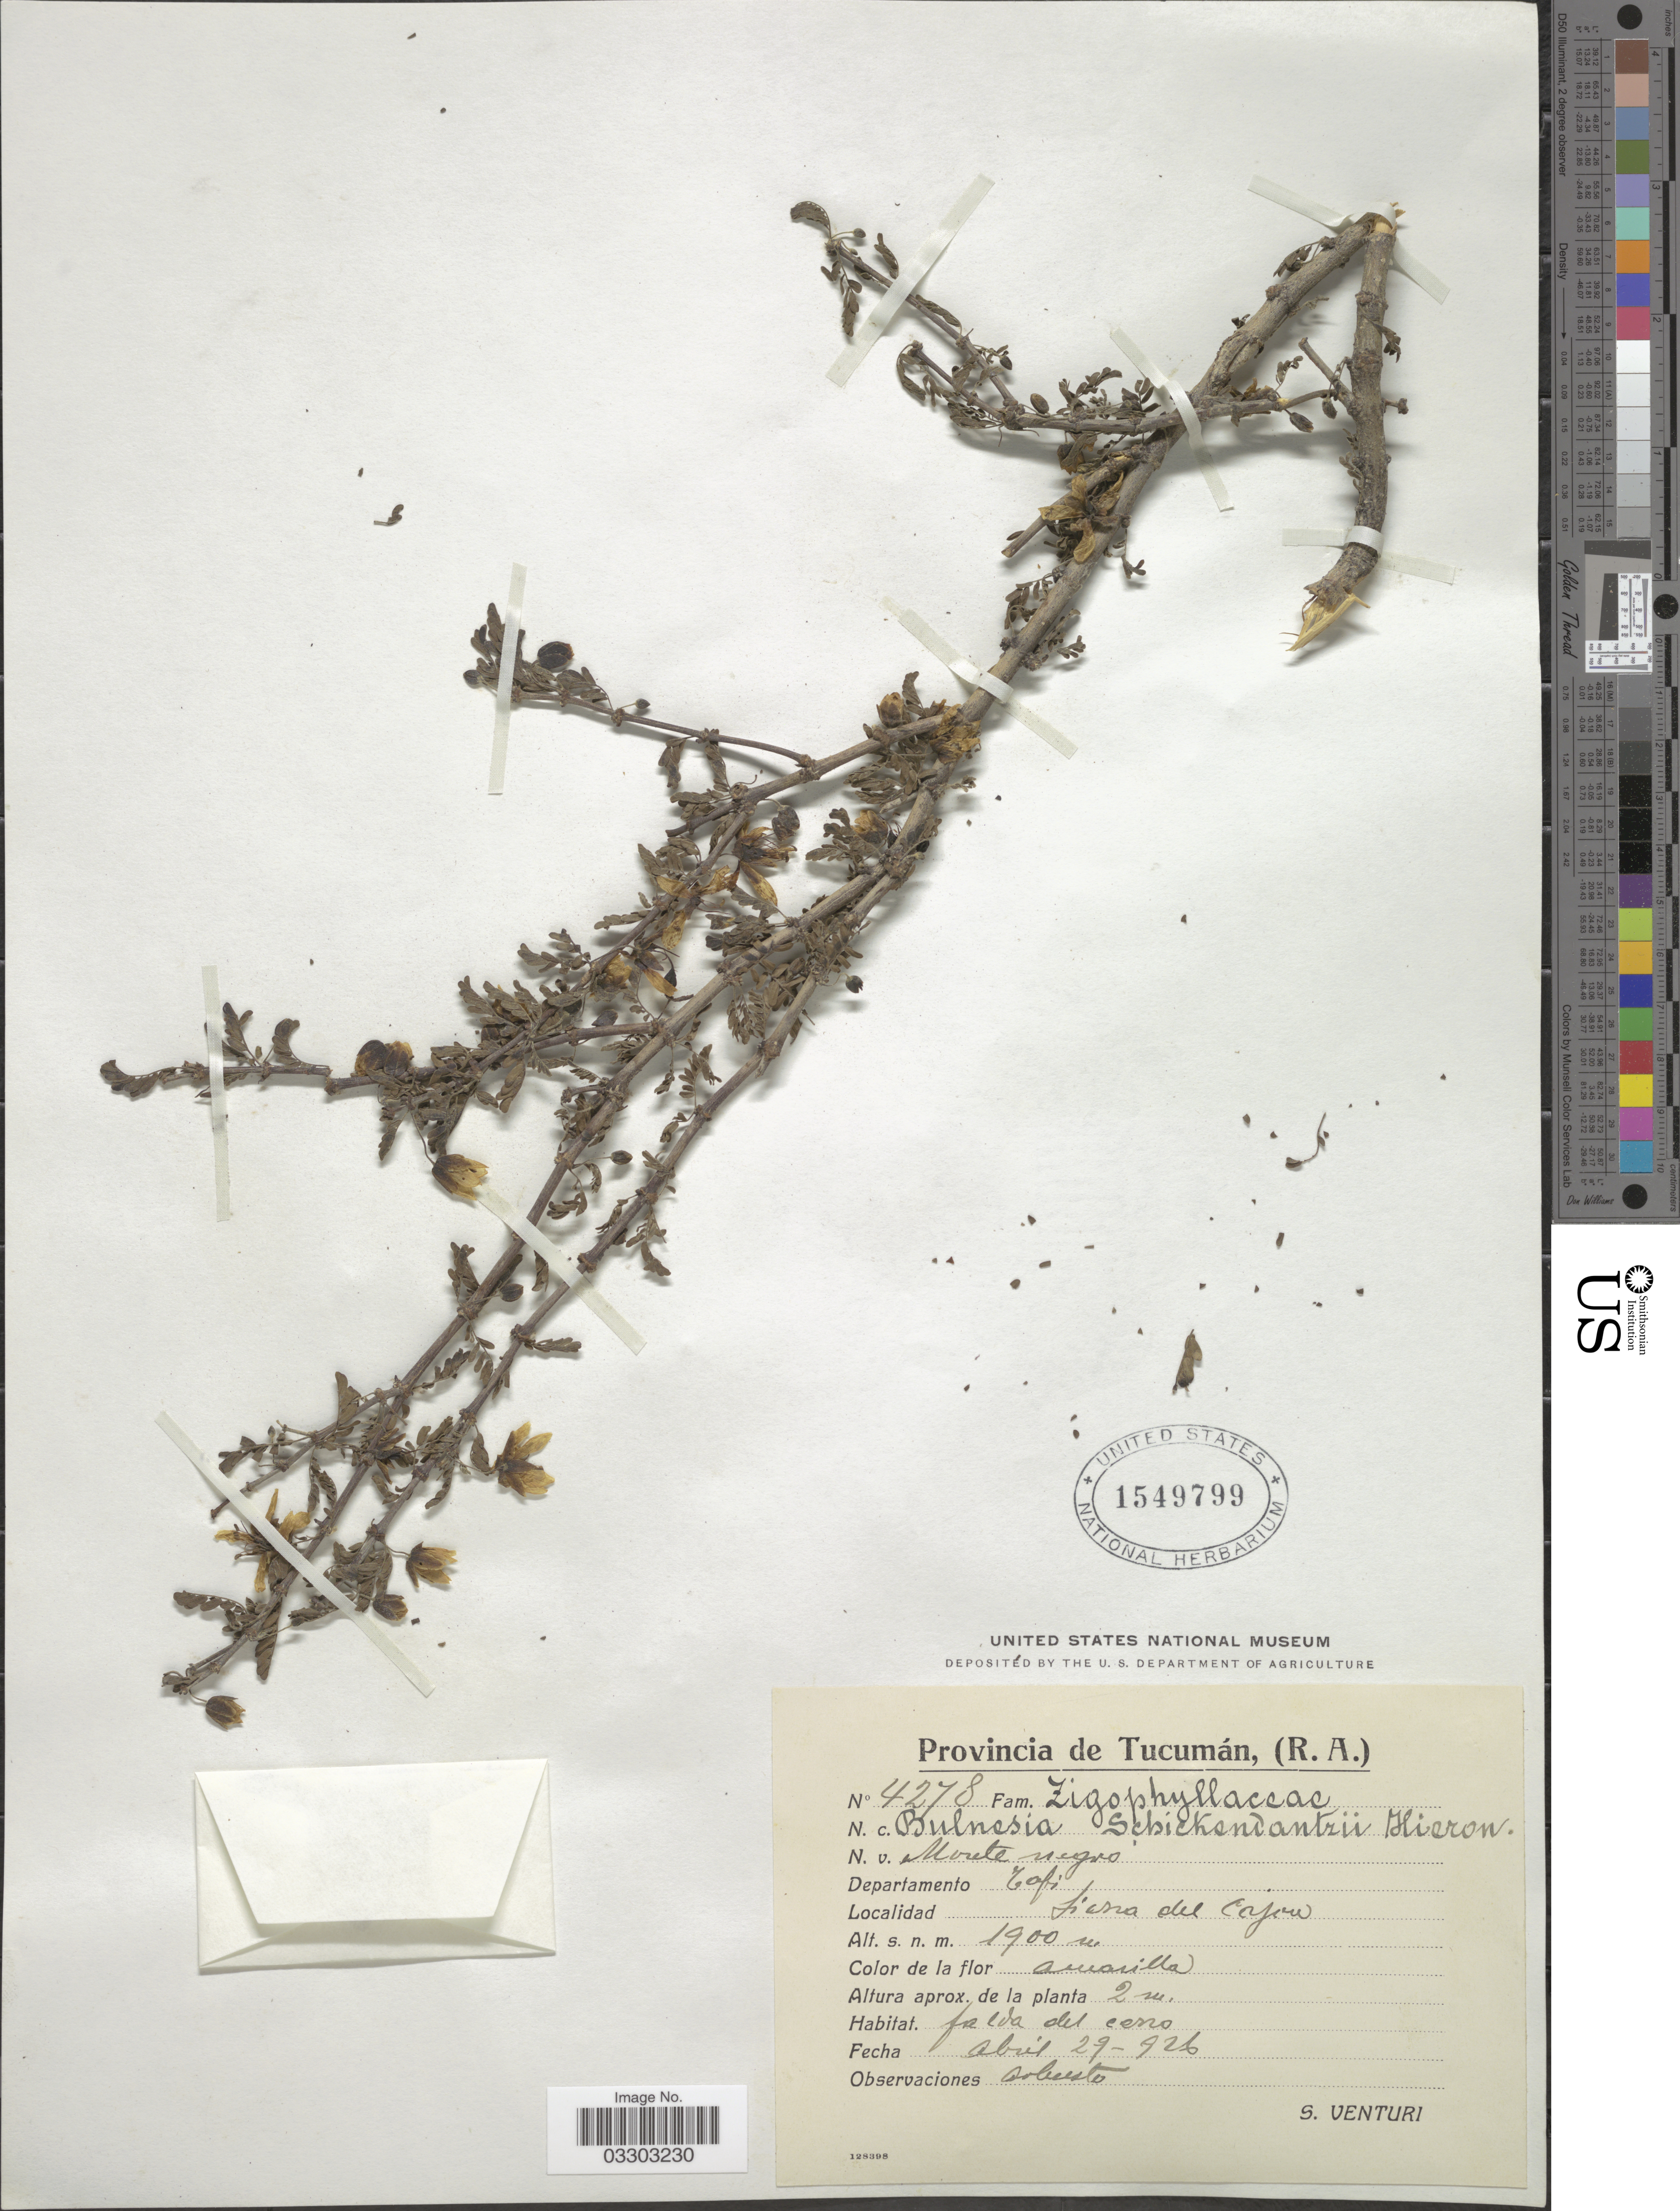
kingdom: Plantae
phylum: Tracheophyta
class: Magnoliopsida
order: Zygophyllales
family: Zygophyllaceae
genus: Bulnesia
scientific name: Bulnesia schichendanzii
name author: Hieron. ex Griseb.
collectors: S. Venturi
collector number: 4278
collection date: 1926-04-29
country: Argentina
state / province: Tucuman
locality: Sierra del Cajon.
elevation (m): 1900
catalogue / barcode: US 1549799